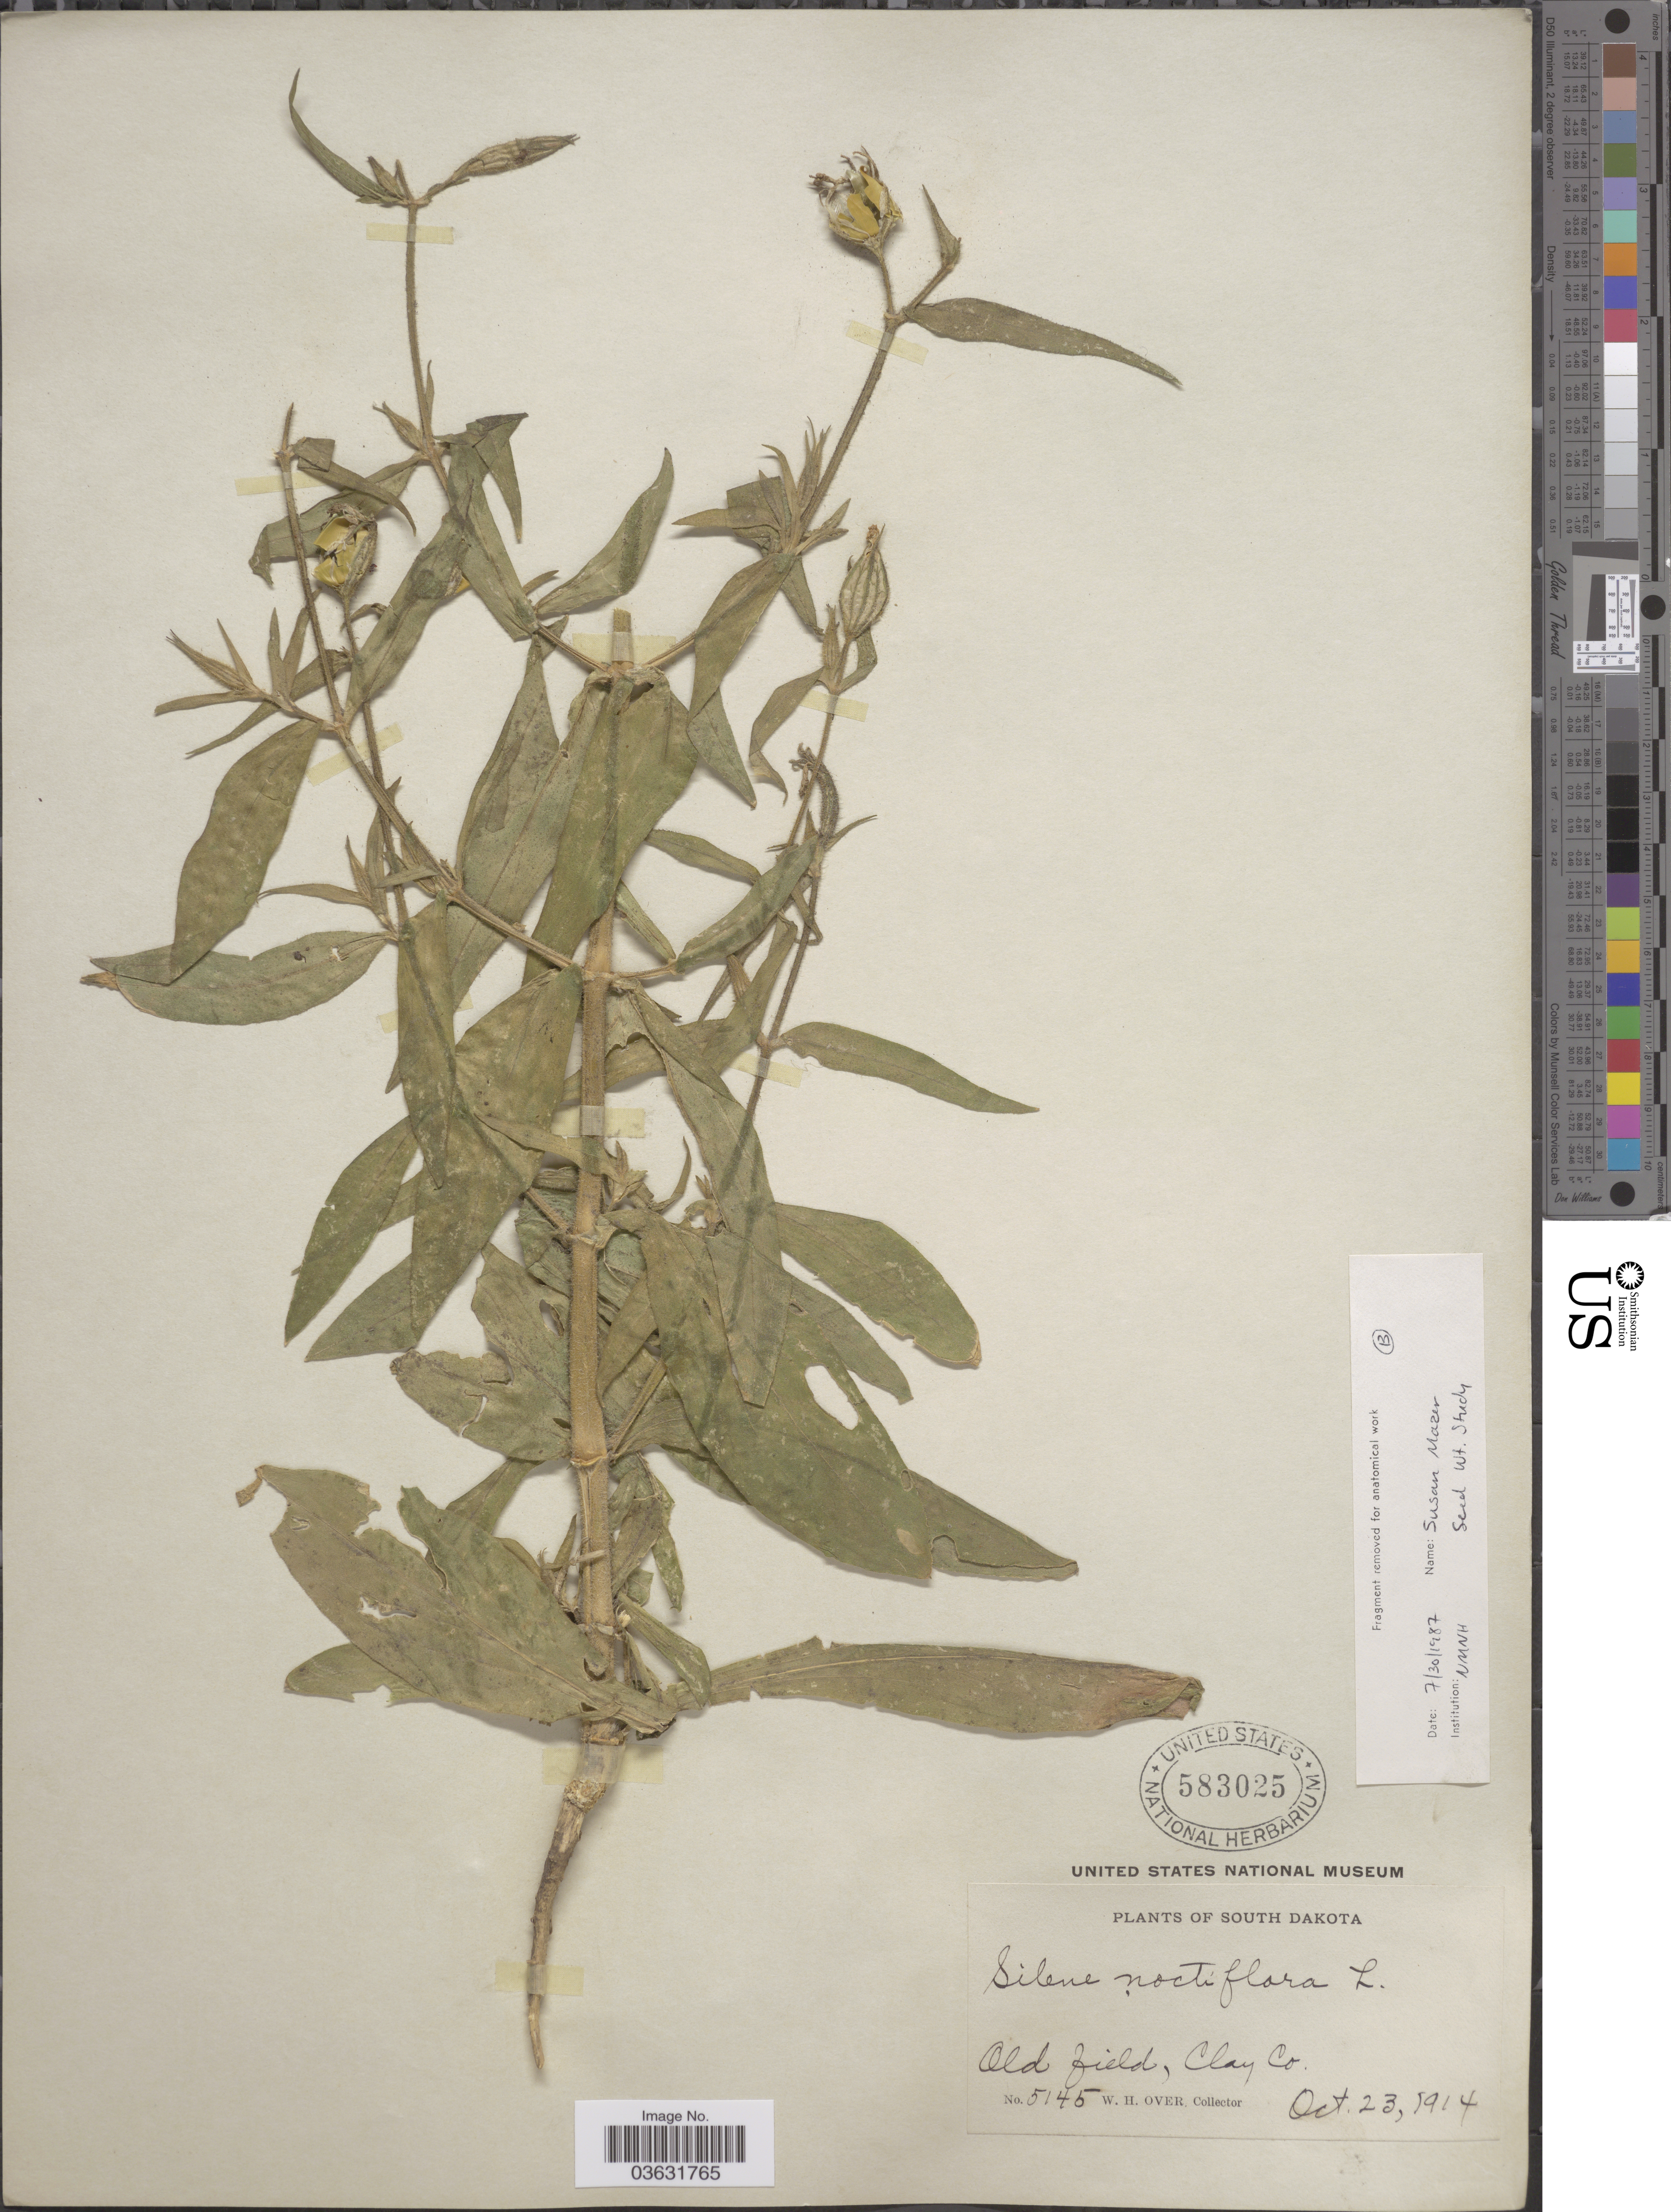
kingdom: Plantae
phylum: Tracheophyta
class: Magnoliopsida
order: Caryophyllales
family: Caryophyllaceae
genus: Silene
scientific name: Silene noctiflora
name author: L.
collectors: W. Hoover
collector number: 5145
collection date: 1914-10-23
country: United States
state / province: South Dakota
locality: Old field, Clay Co.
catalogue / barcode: US 583025